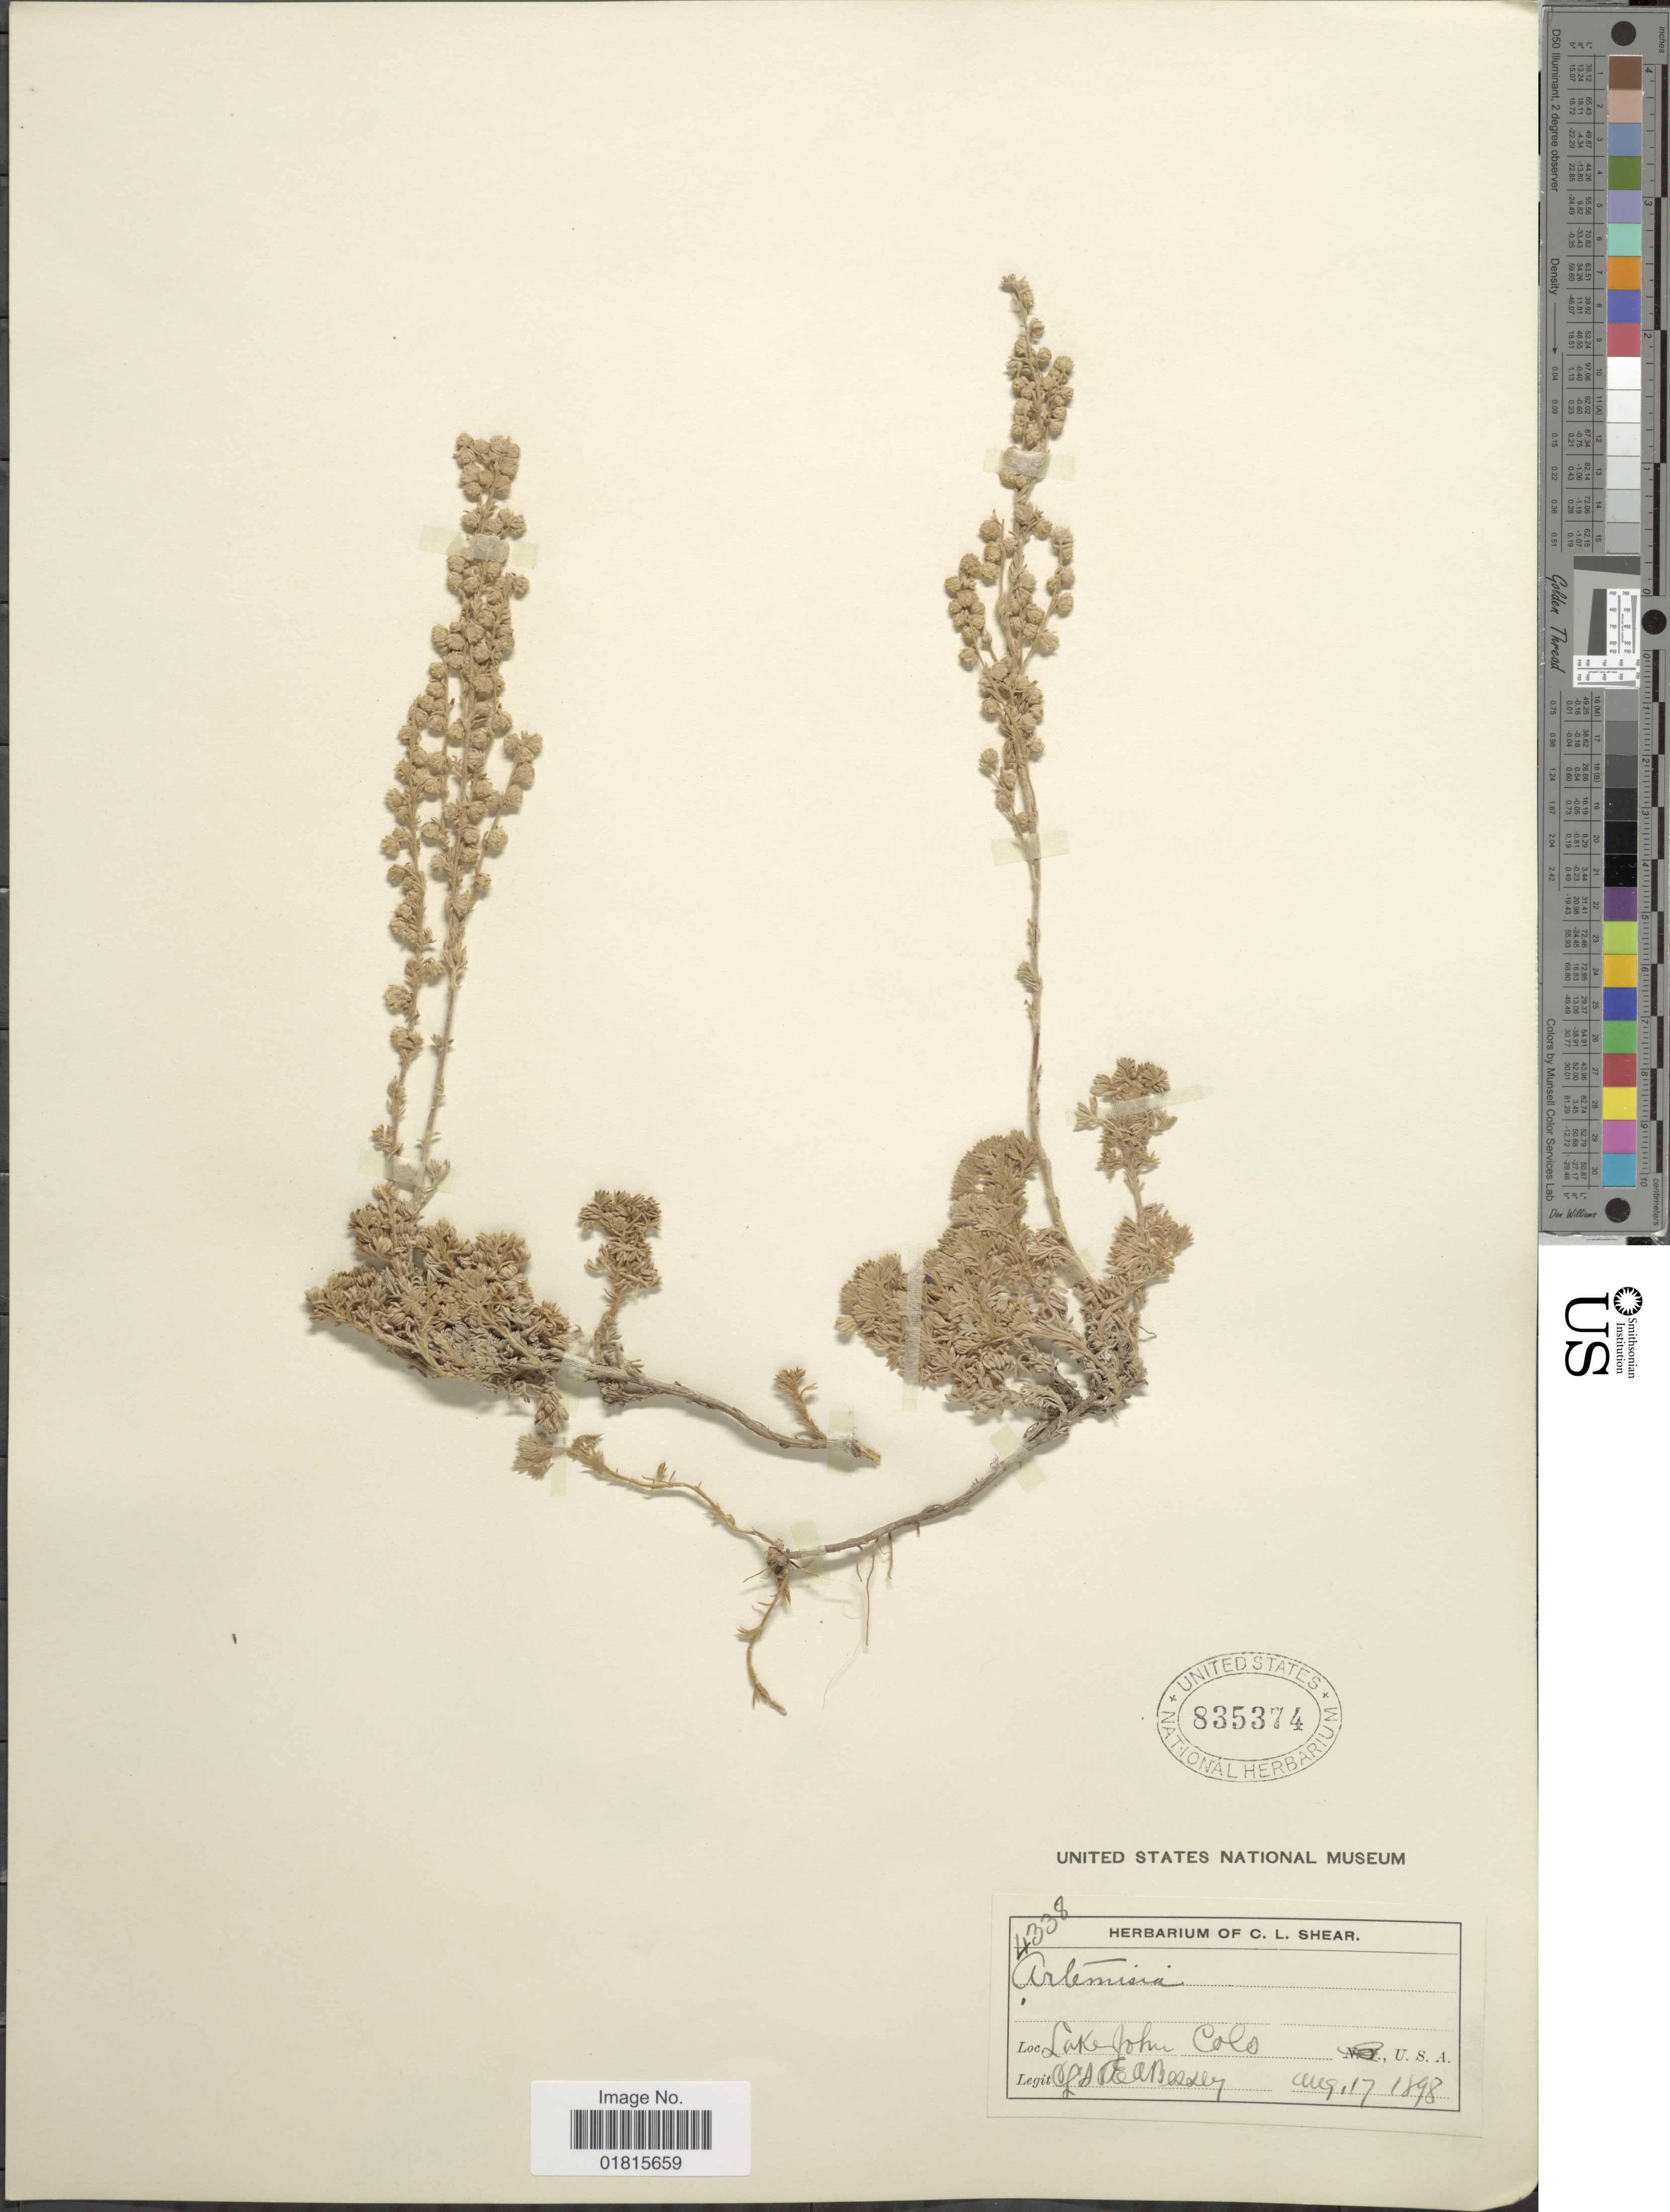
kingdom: Plantae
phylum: Tracheophyta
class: Magnoliopsida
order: Asterales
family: Asteraceae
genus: Artemisia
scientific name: Artemisia frigida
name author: Willd.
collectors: C. E. Bessey & E. Bessey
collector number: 4338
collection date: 1898-08-17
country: United States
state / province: Colorado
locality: Lake John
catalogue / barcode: US 835374